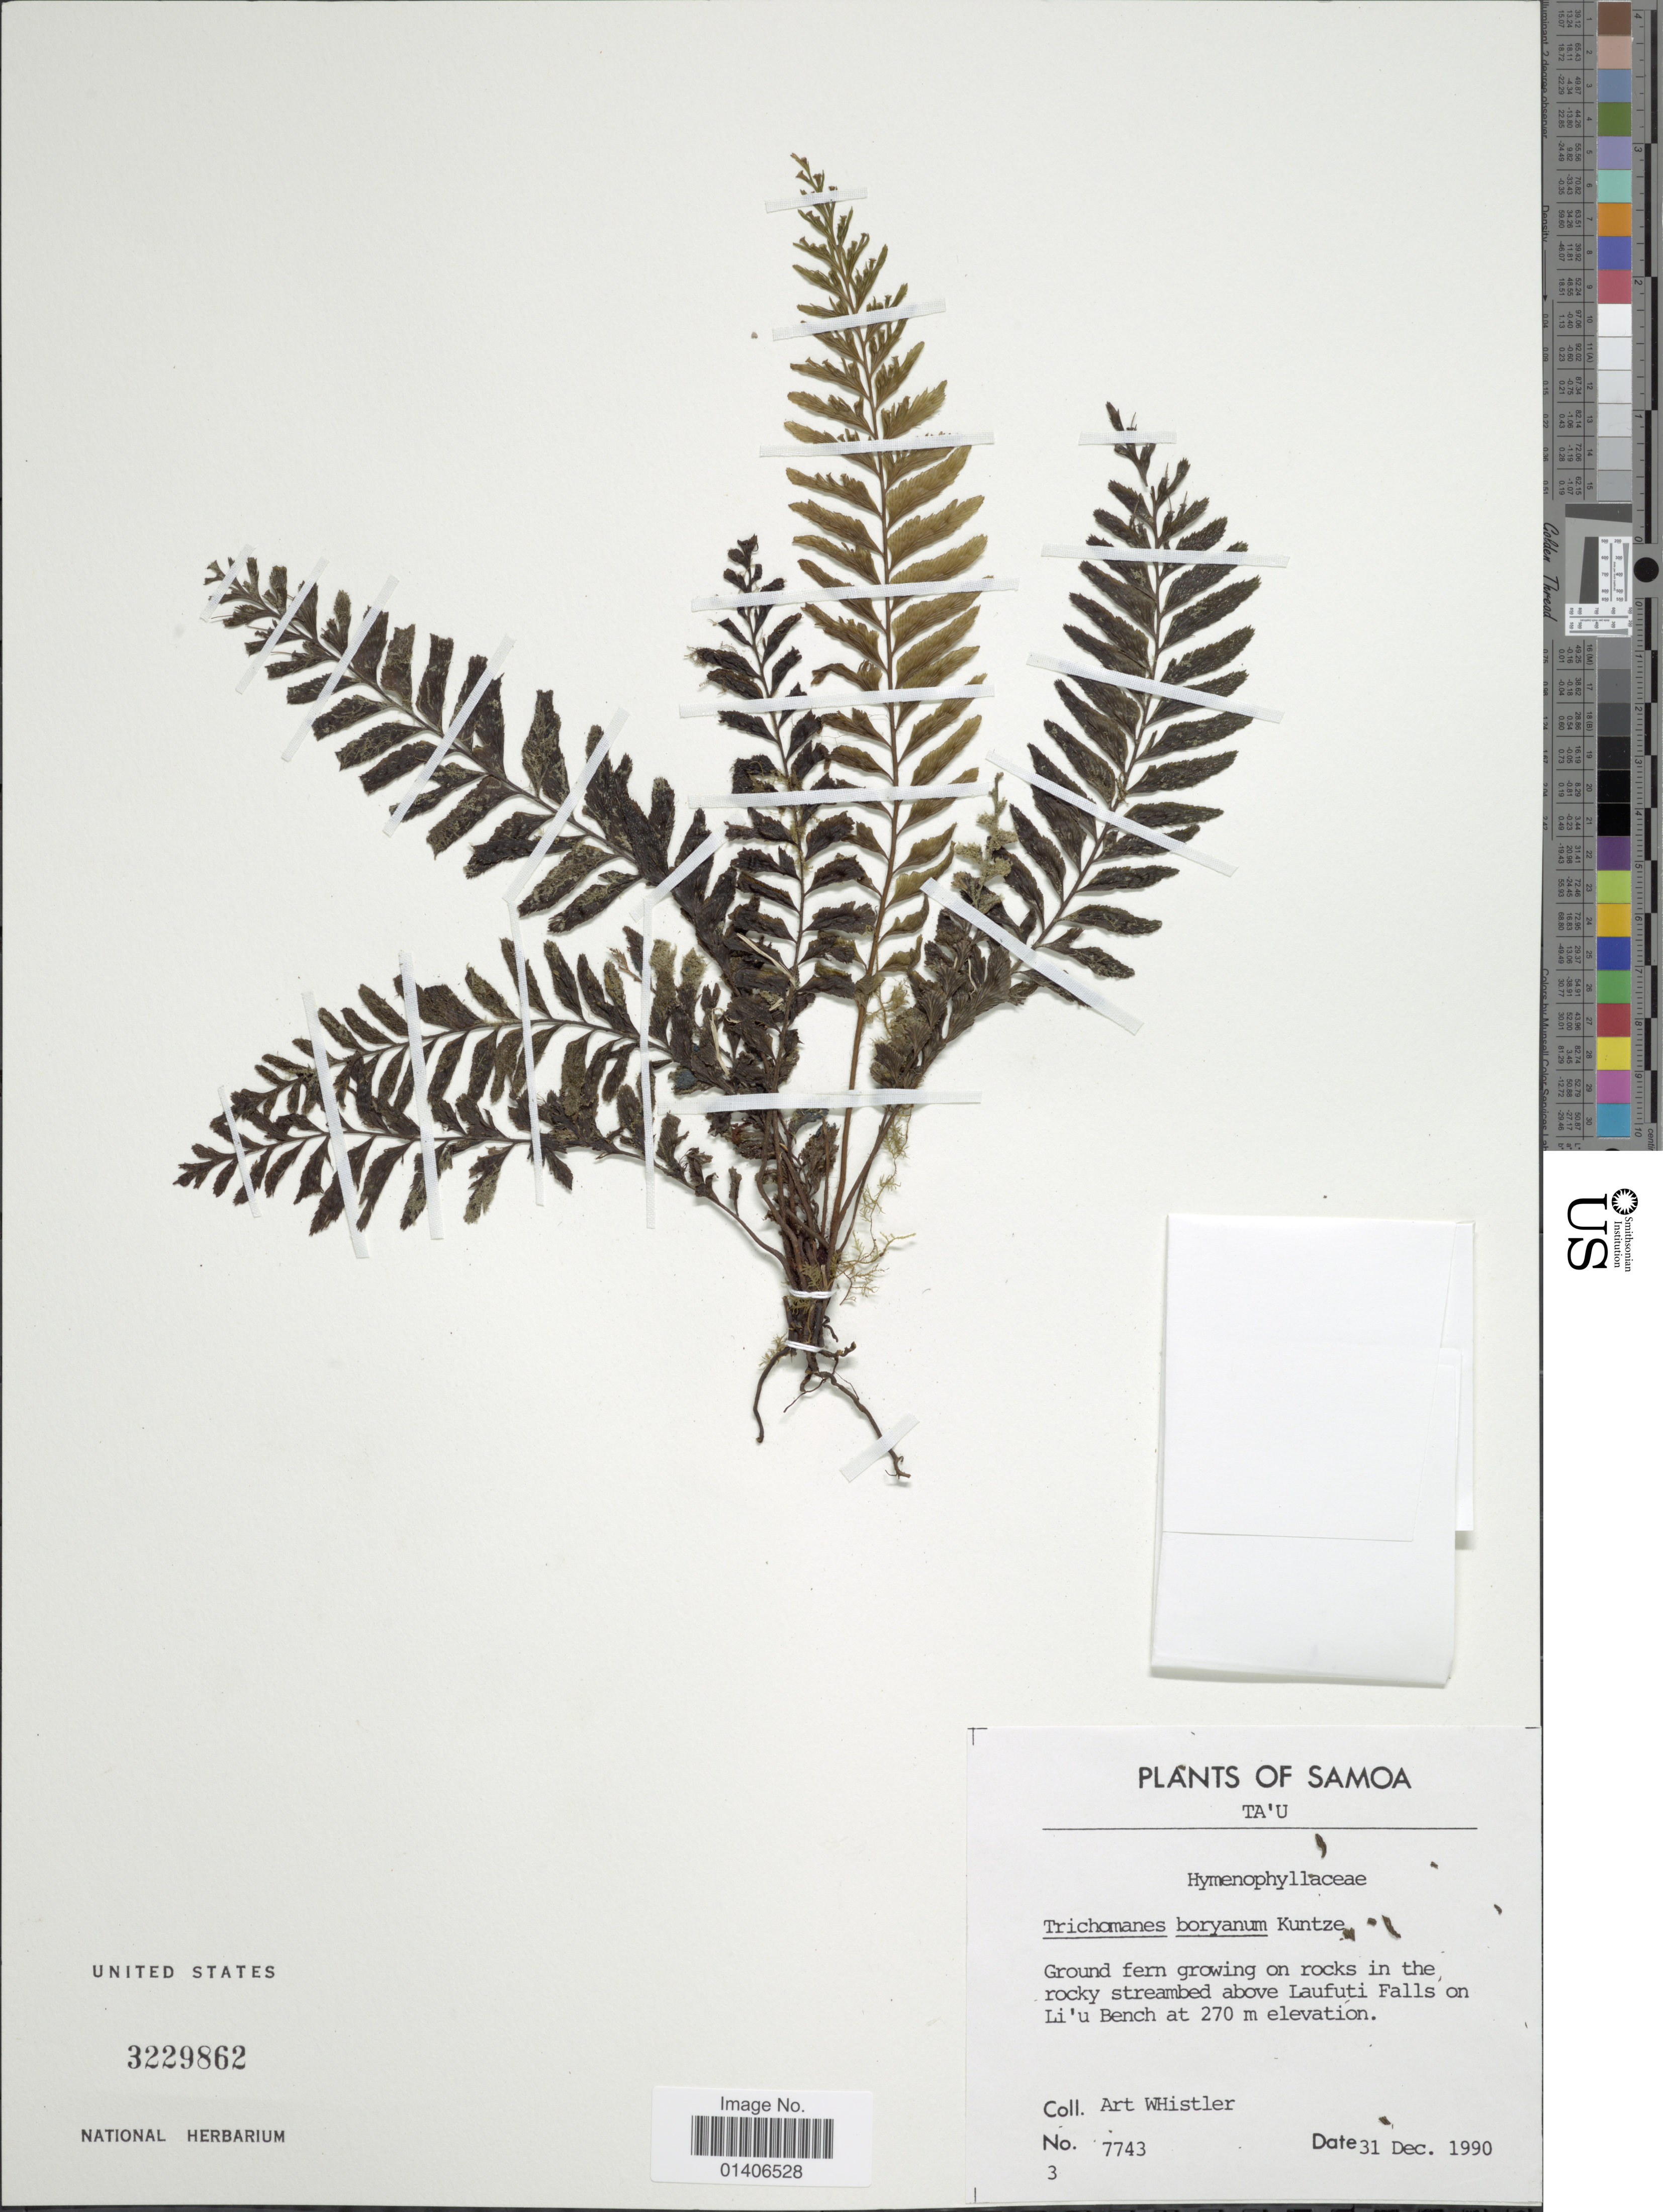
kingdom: Plantae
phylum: Tracheophyta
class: Polypodiopsida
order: Hymenophyllales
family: Hymenophyllaceae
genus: Cephalomanes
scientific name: Cephalomanes atrovirens subsp. boryanum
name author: (Kunze) K. Iwats.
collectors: A. Whistler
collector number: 7743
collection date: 1990-12-31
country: American Samoa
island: Ta'u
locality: Ta'u, in the rocky streambed above Laufuti Falls on Li'u Bench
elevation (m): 270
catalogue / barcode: US 3229862